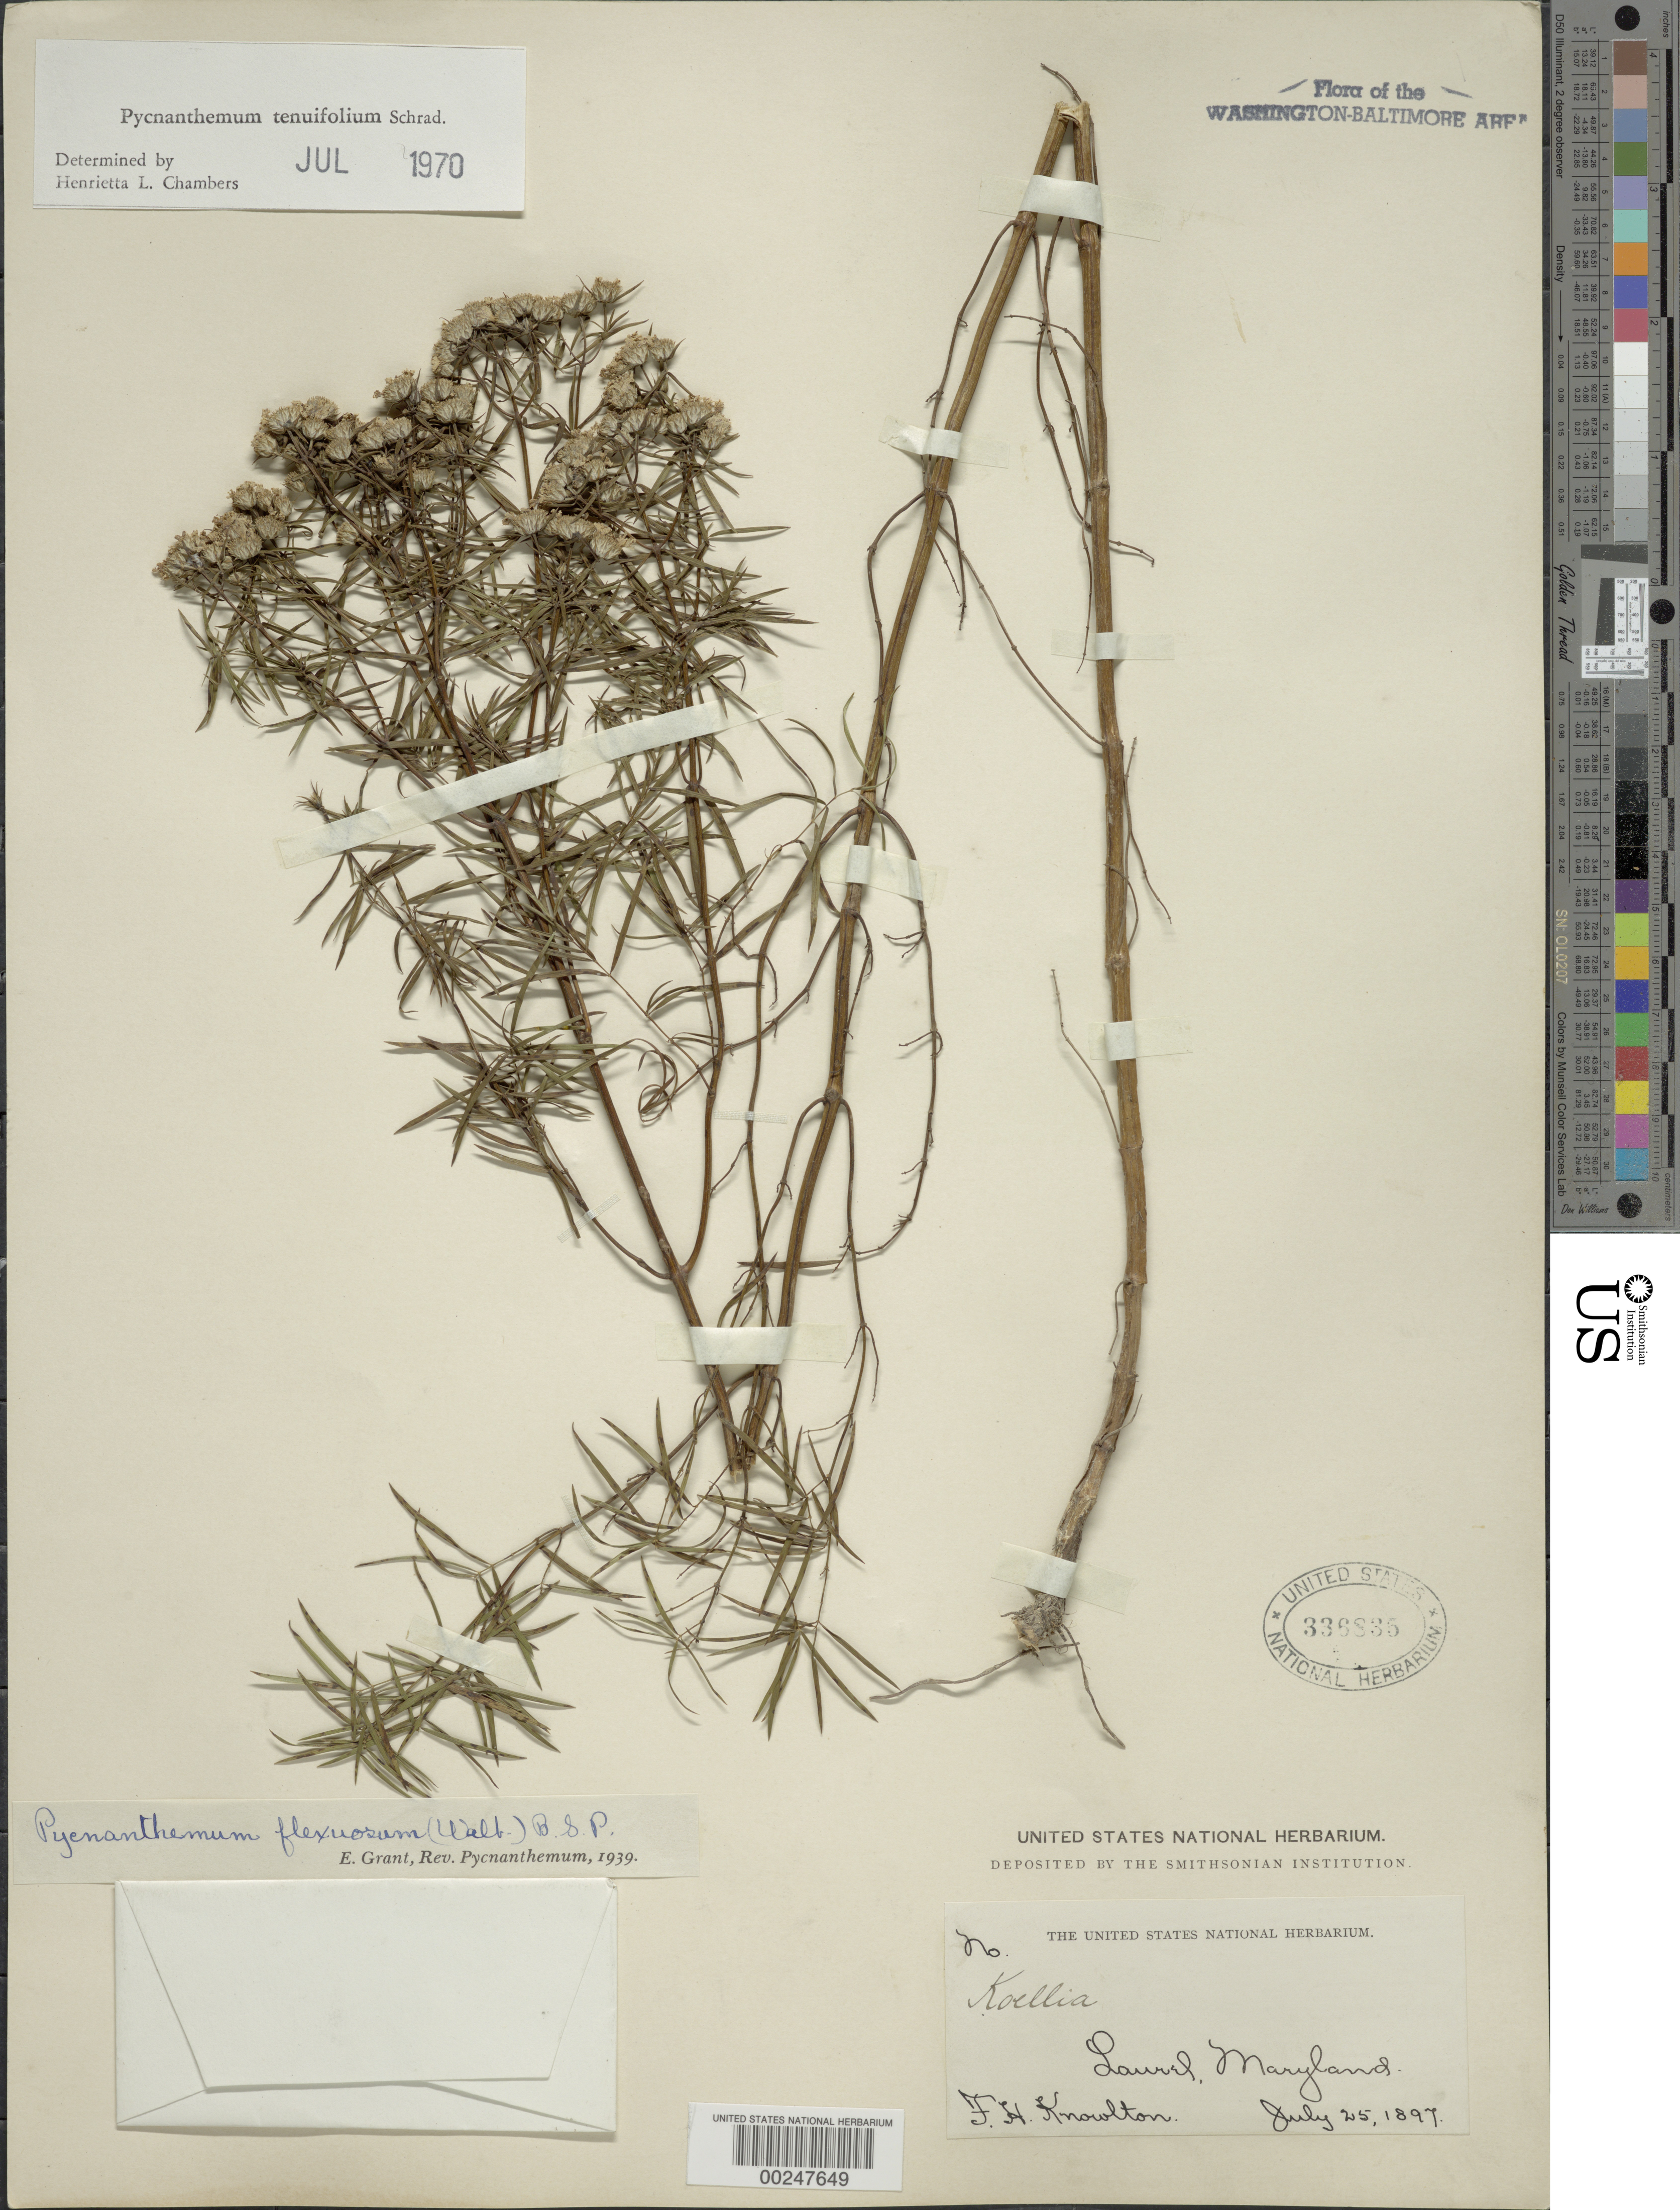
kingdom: Plantae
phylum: Tracheophyta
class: Magnoliopsida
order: Lamiales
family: Lamiaceae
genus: Pycnanthemum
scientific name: Pycnanthemum tenuifolium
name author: Schrad.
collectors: F. H. Knowlton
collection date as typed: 25 Jul 1897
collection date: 1897-07-25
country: United States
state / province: Maryland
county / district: Prince George's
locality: Laurel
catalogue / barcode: US 336835